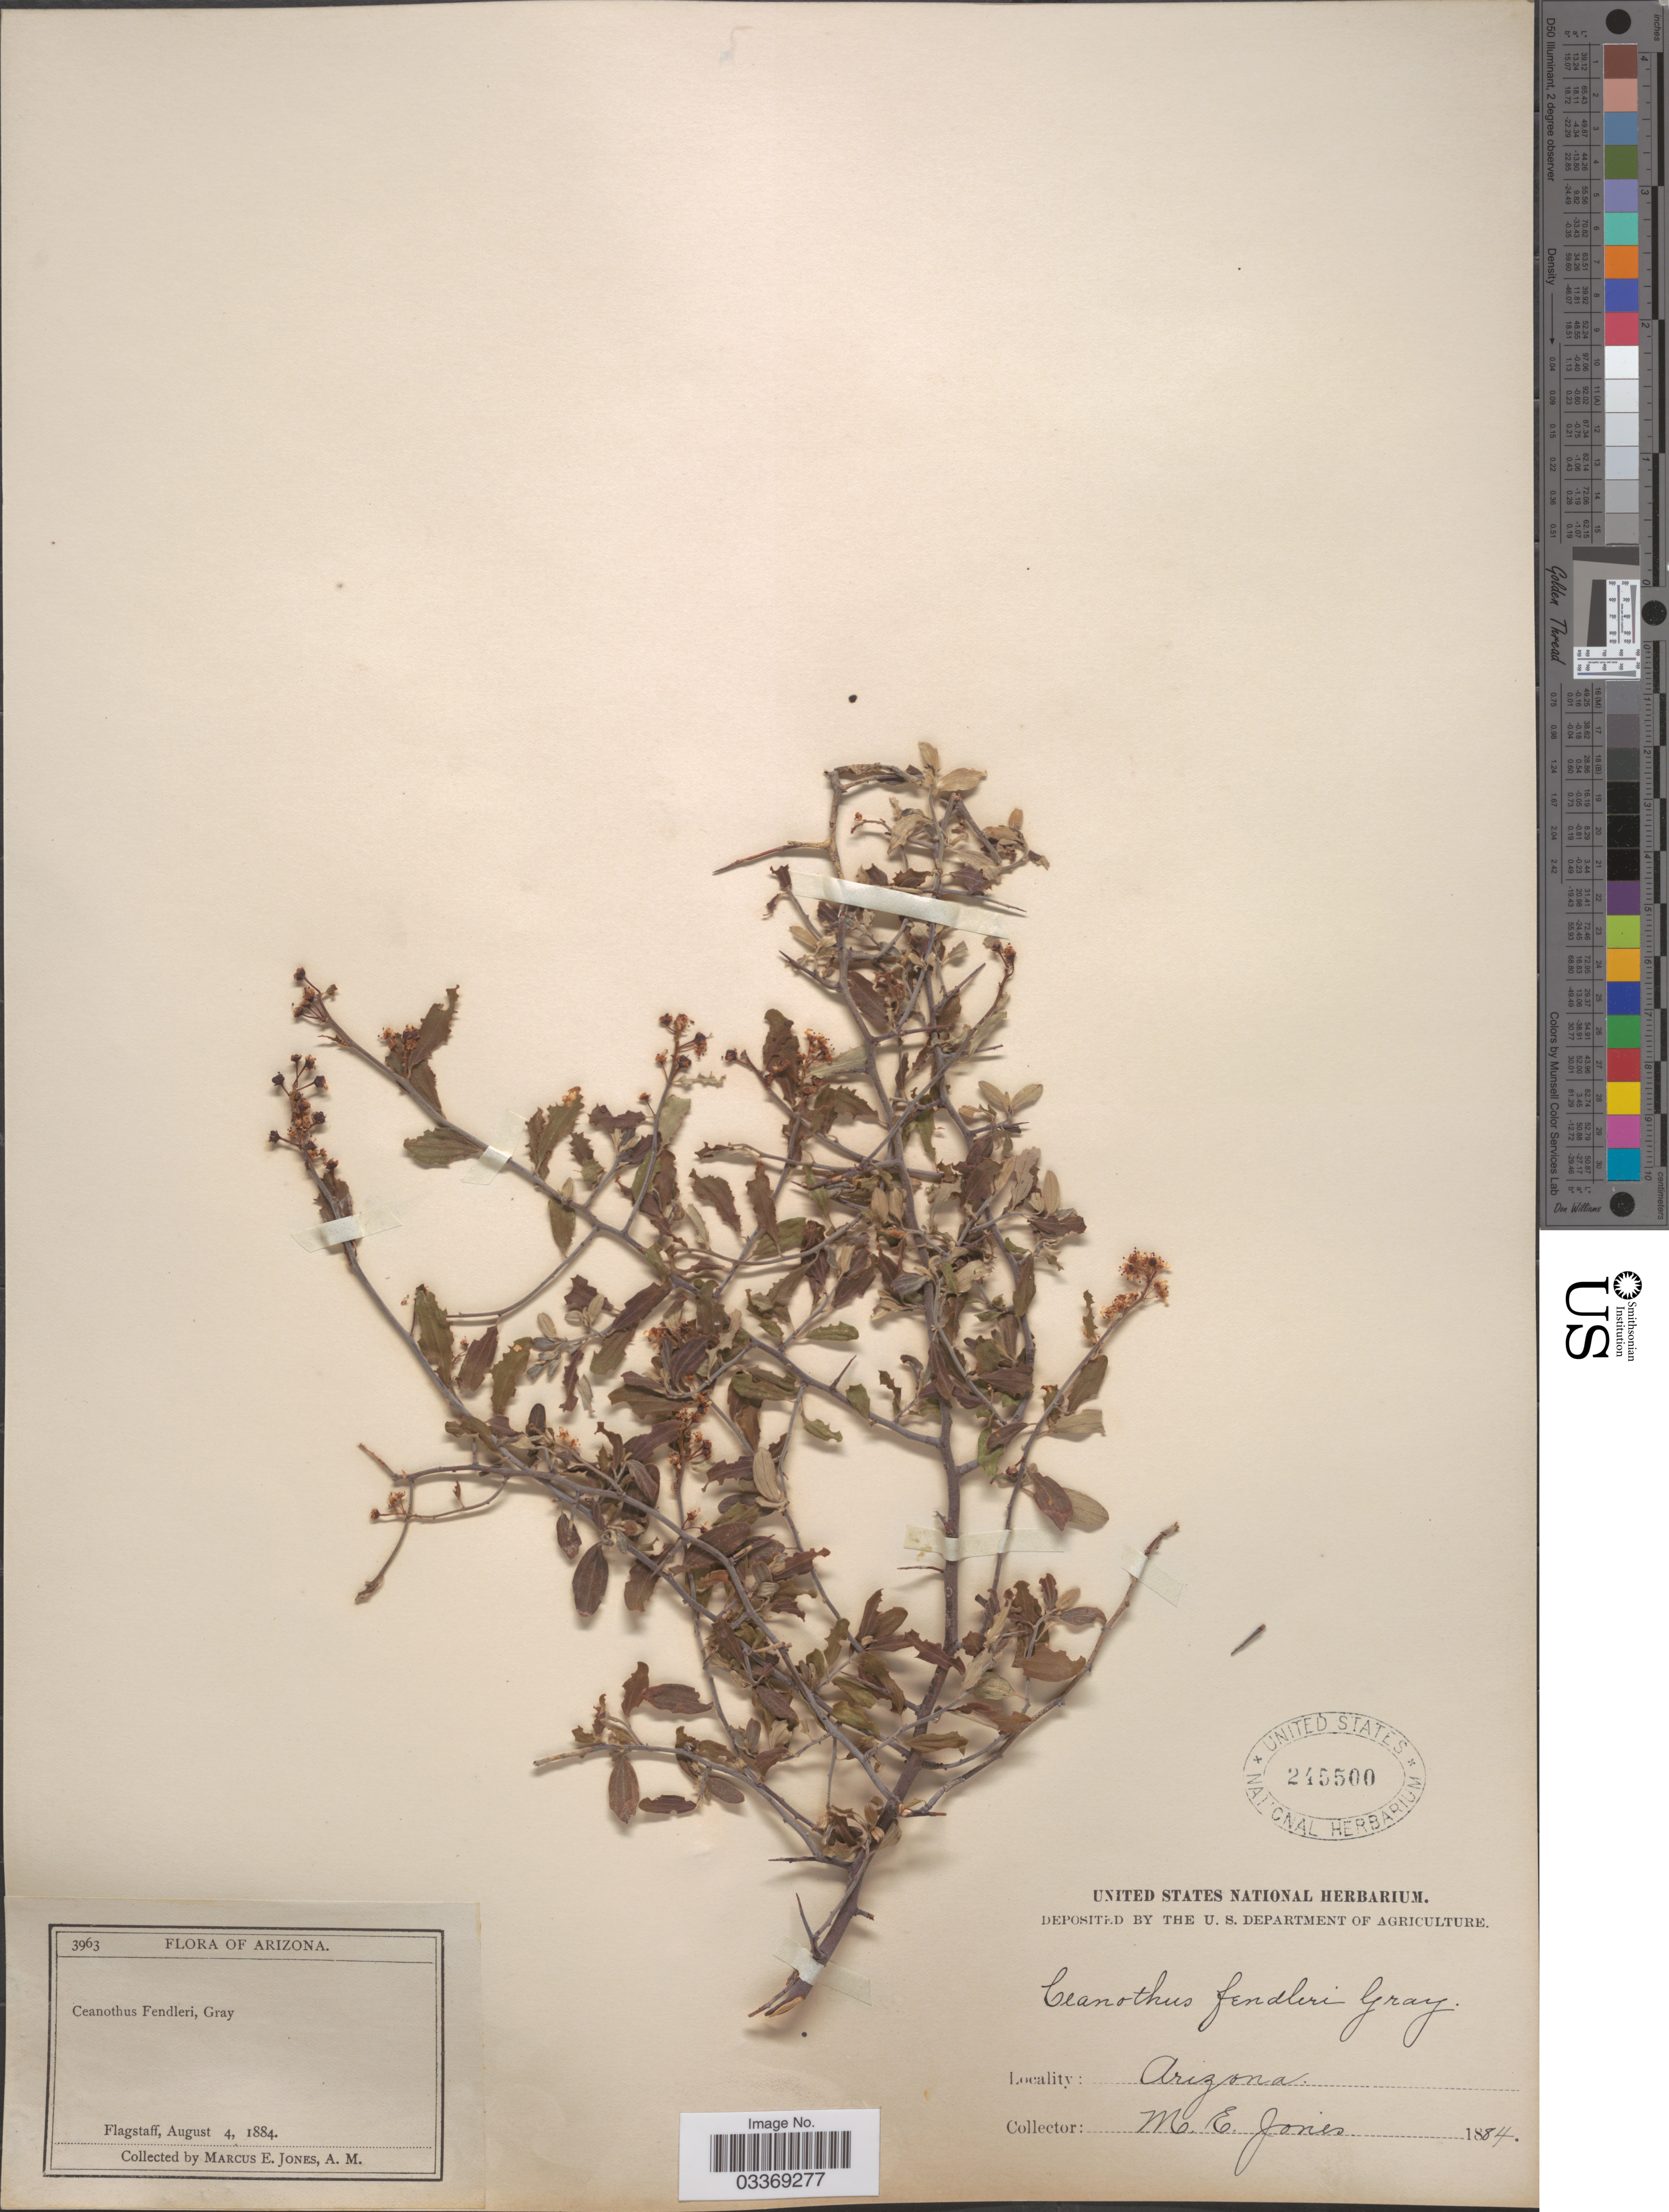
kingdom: Plantae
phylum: Tracheophyta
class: Magnoliopsida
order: Rosales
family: Rhamnaceae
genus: Ceanothus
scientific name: Ceanothus fendleri var. viridis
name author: A. Gray ex Trel.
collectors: M. E. Jones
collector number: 3963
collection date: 1884-08-04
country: United States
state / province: Arizona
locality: Flagstaff.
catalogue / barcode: US 245500